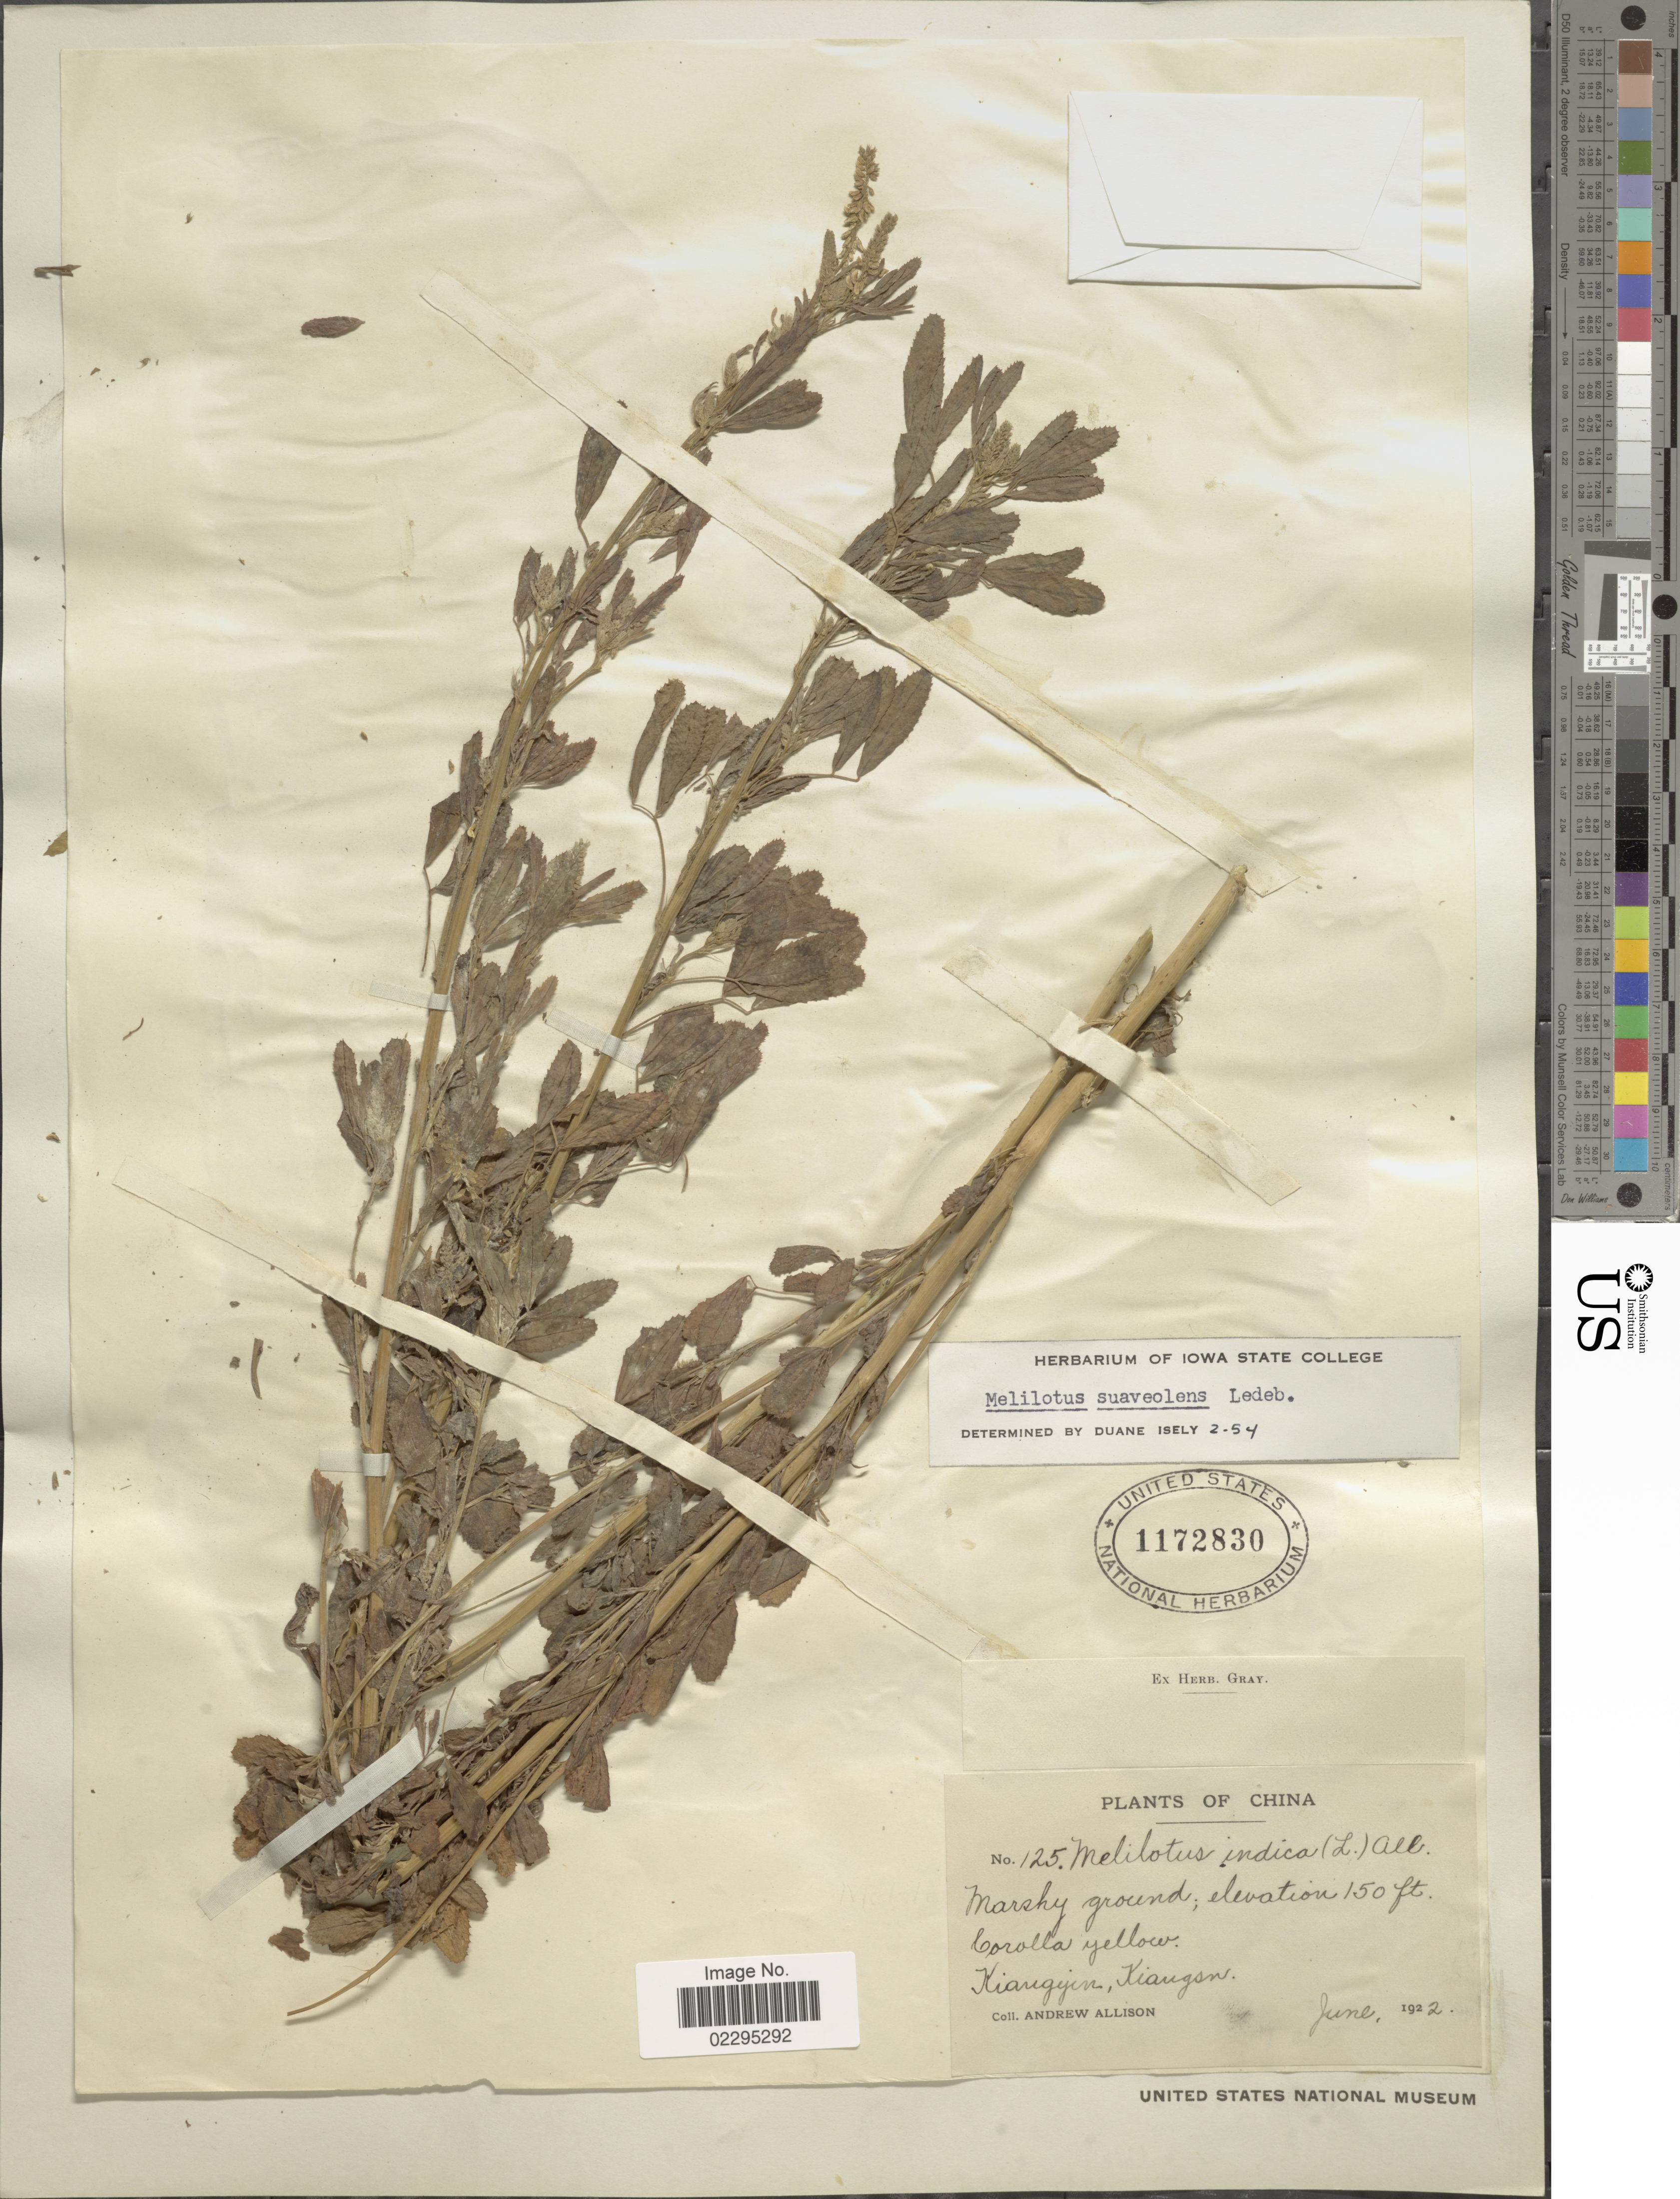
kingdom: Plantae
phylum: Tracheophyta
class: Magnoliopsida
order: Fabales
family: Fabaceae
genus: Melilotus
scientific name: Melilotus suaveolens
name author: Ledeb.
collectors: A. Allison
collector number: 125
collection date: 1922-06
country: China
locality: Kiaugyin, Kiangsn. China.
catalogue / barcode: US 1172830